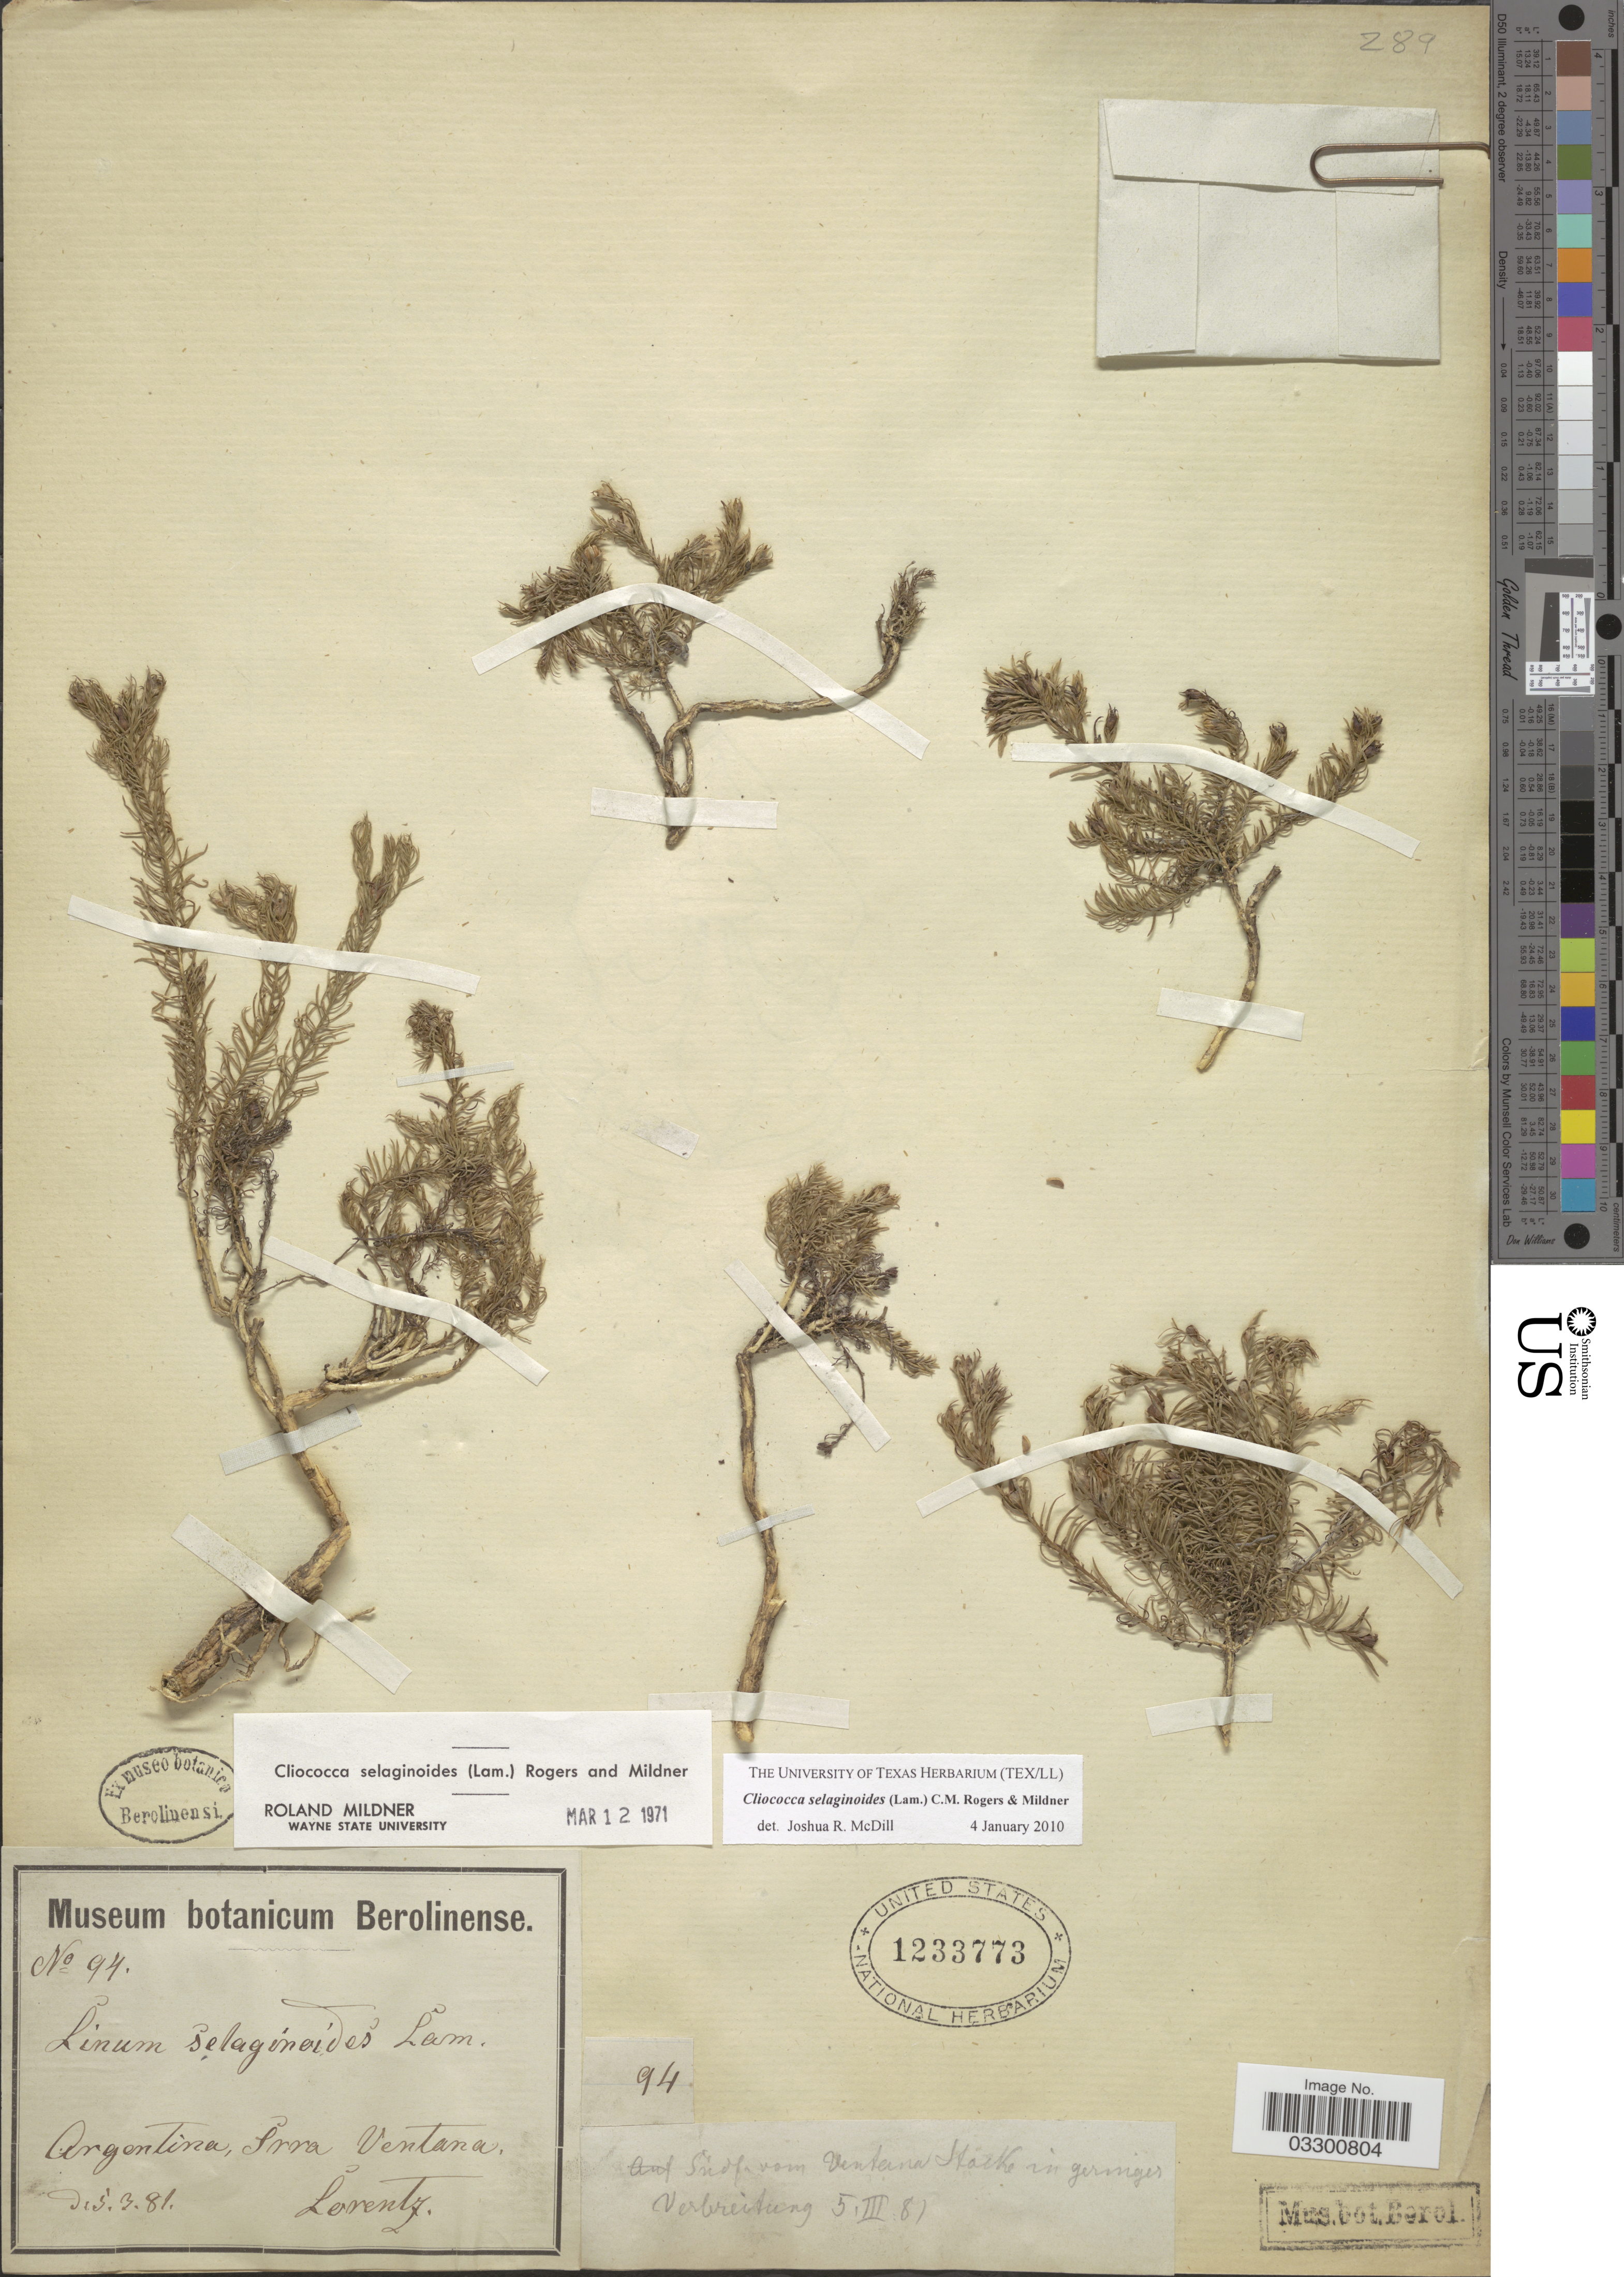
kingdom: Plantae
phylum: Tracheophyta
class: Magnoliopsida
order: Malpighiales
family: Linaceae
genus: Linum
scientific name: Linum selaginoides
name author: Lam.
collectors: -. Lorentz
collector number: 94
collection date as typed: Transcribed d/m/y: 5/3/81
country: Argentina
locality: Sʼrra Ventana.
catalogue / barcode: US 1233773